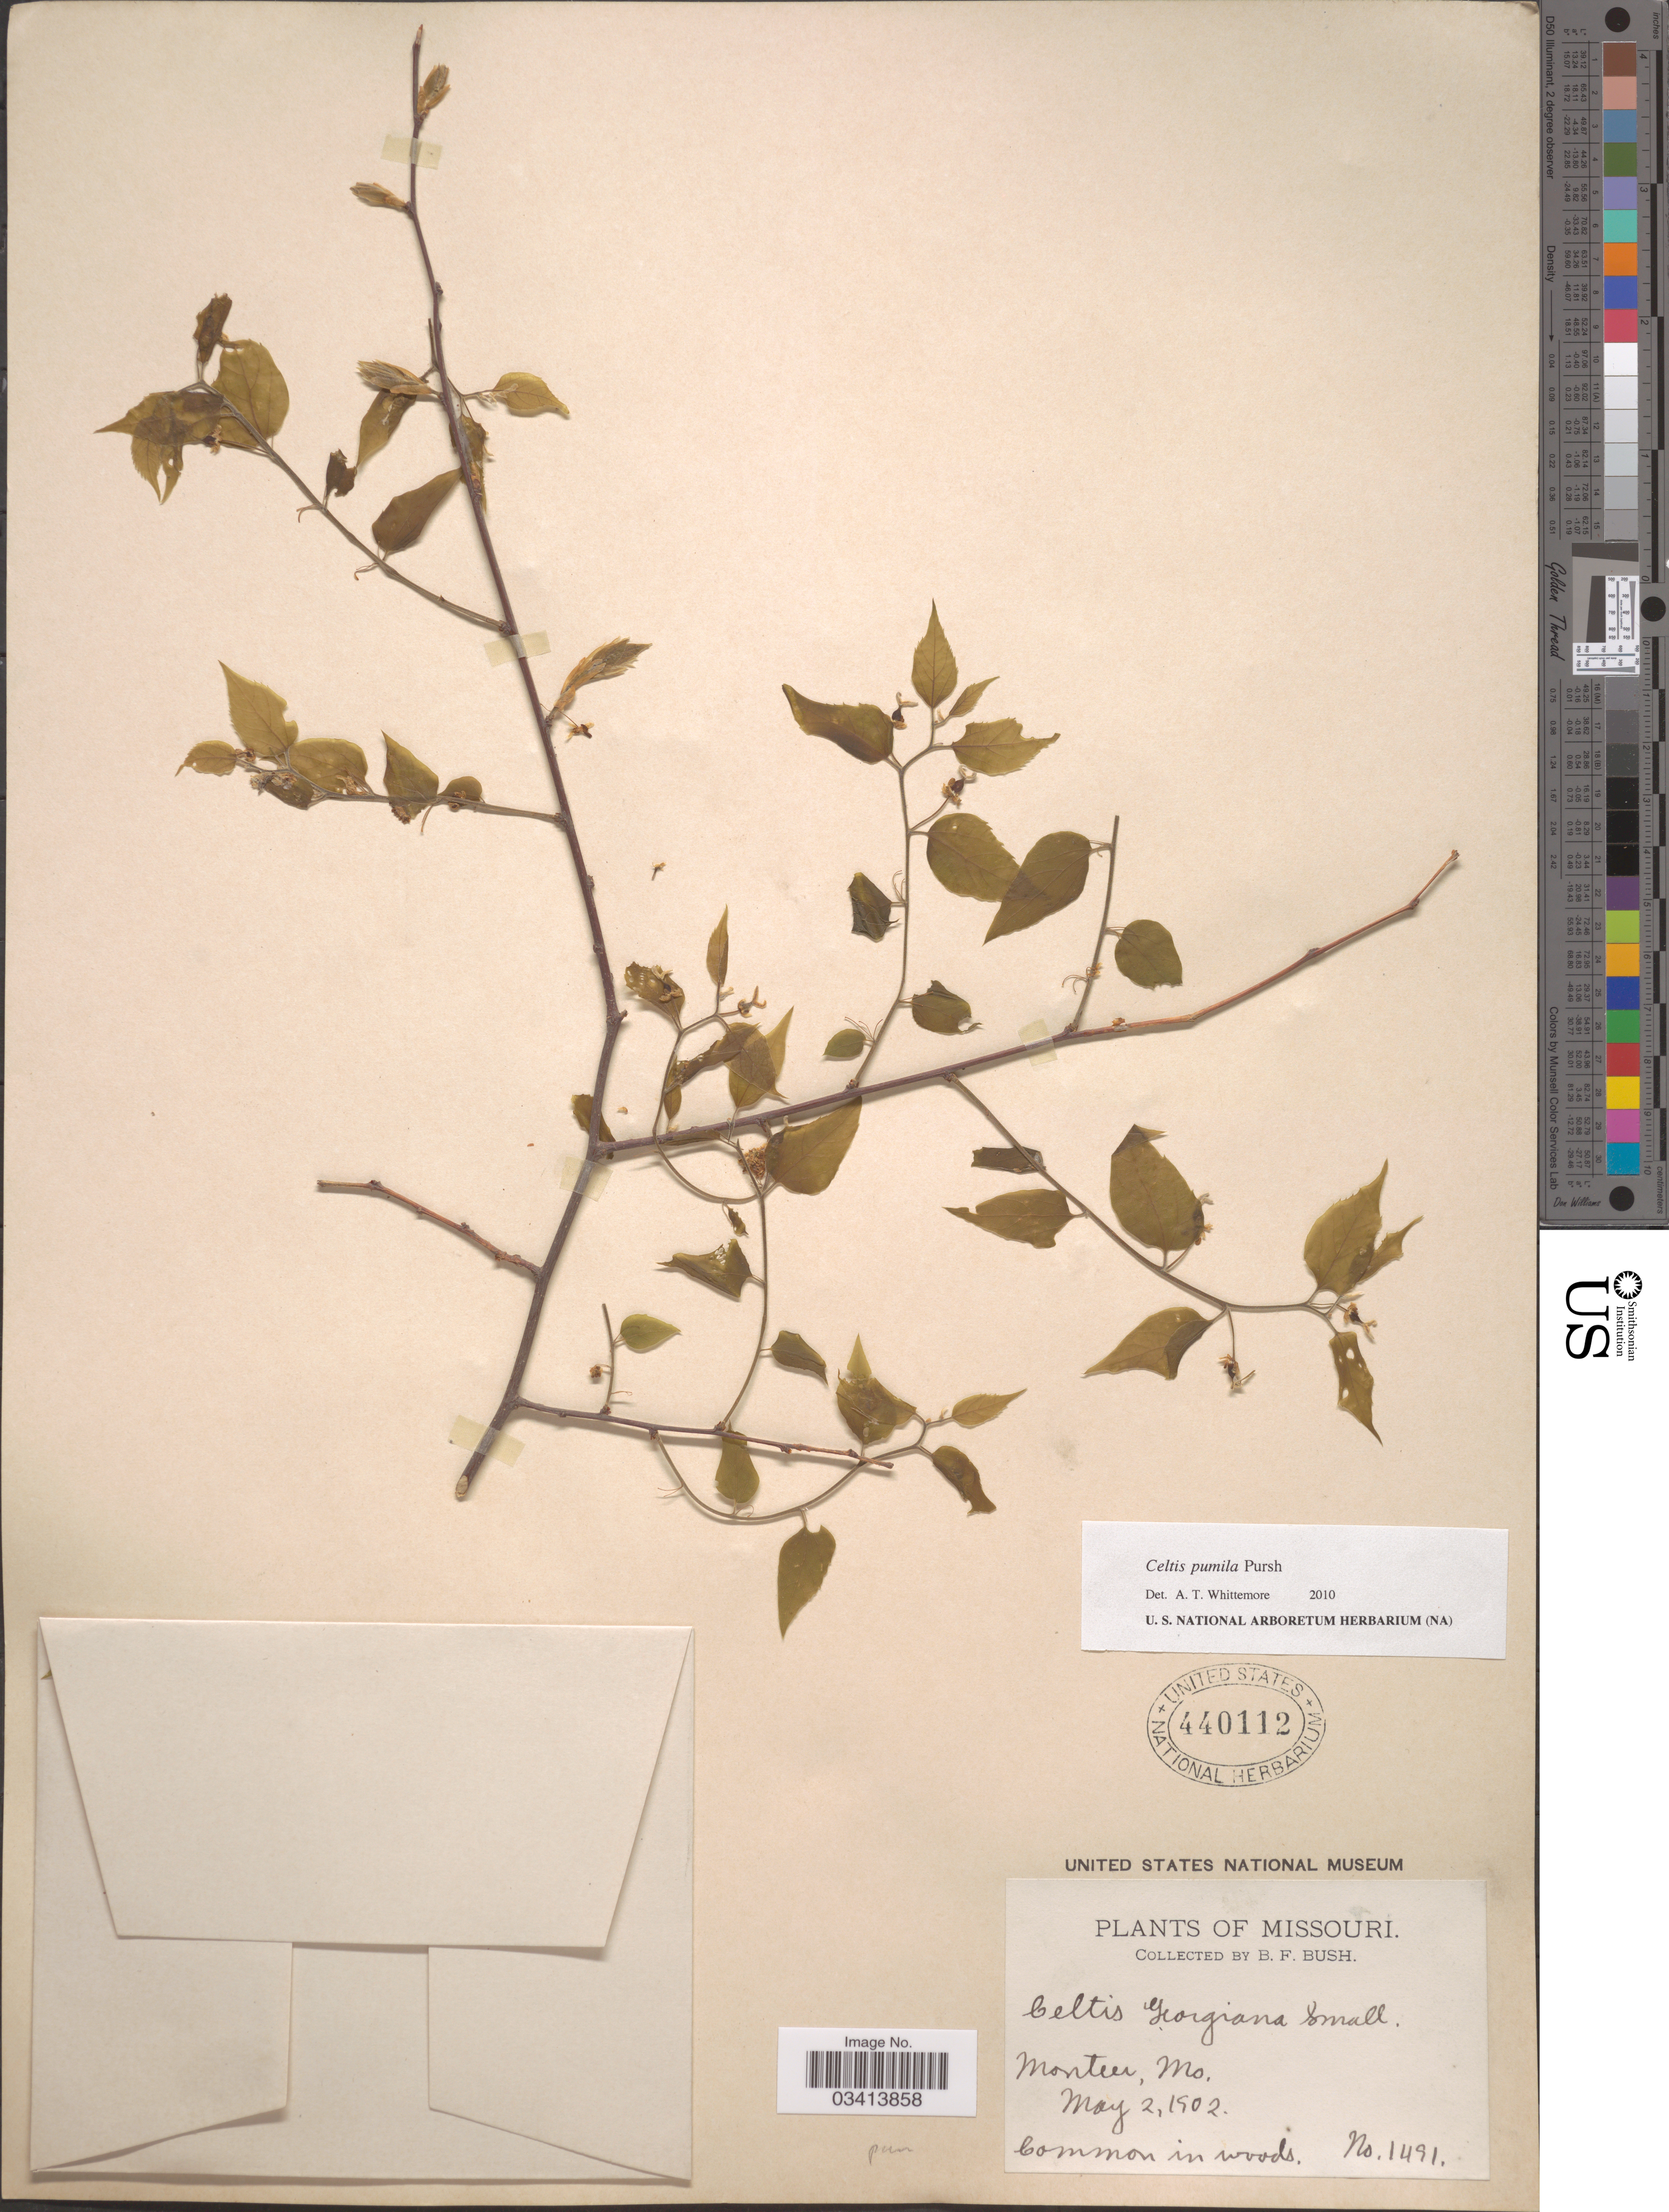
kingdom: Plantae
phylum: Tracheophyta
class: Magnoliopsida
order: Rosales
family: Cannabaceae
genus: Celtis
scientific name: Celtis occidentalis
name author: L.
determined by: Strong, M. T., (US), Smithsonian Institution - National Museum of Natural History (UNITED STATES)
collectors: B. F. Bush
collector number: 1491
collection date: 1902-05-02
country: United States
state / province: Missouri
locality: Monteer.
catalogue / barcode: US 440112